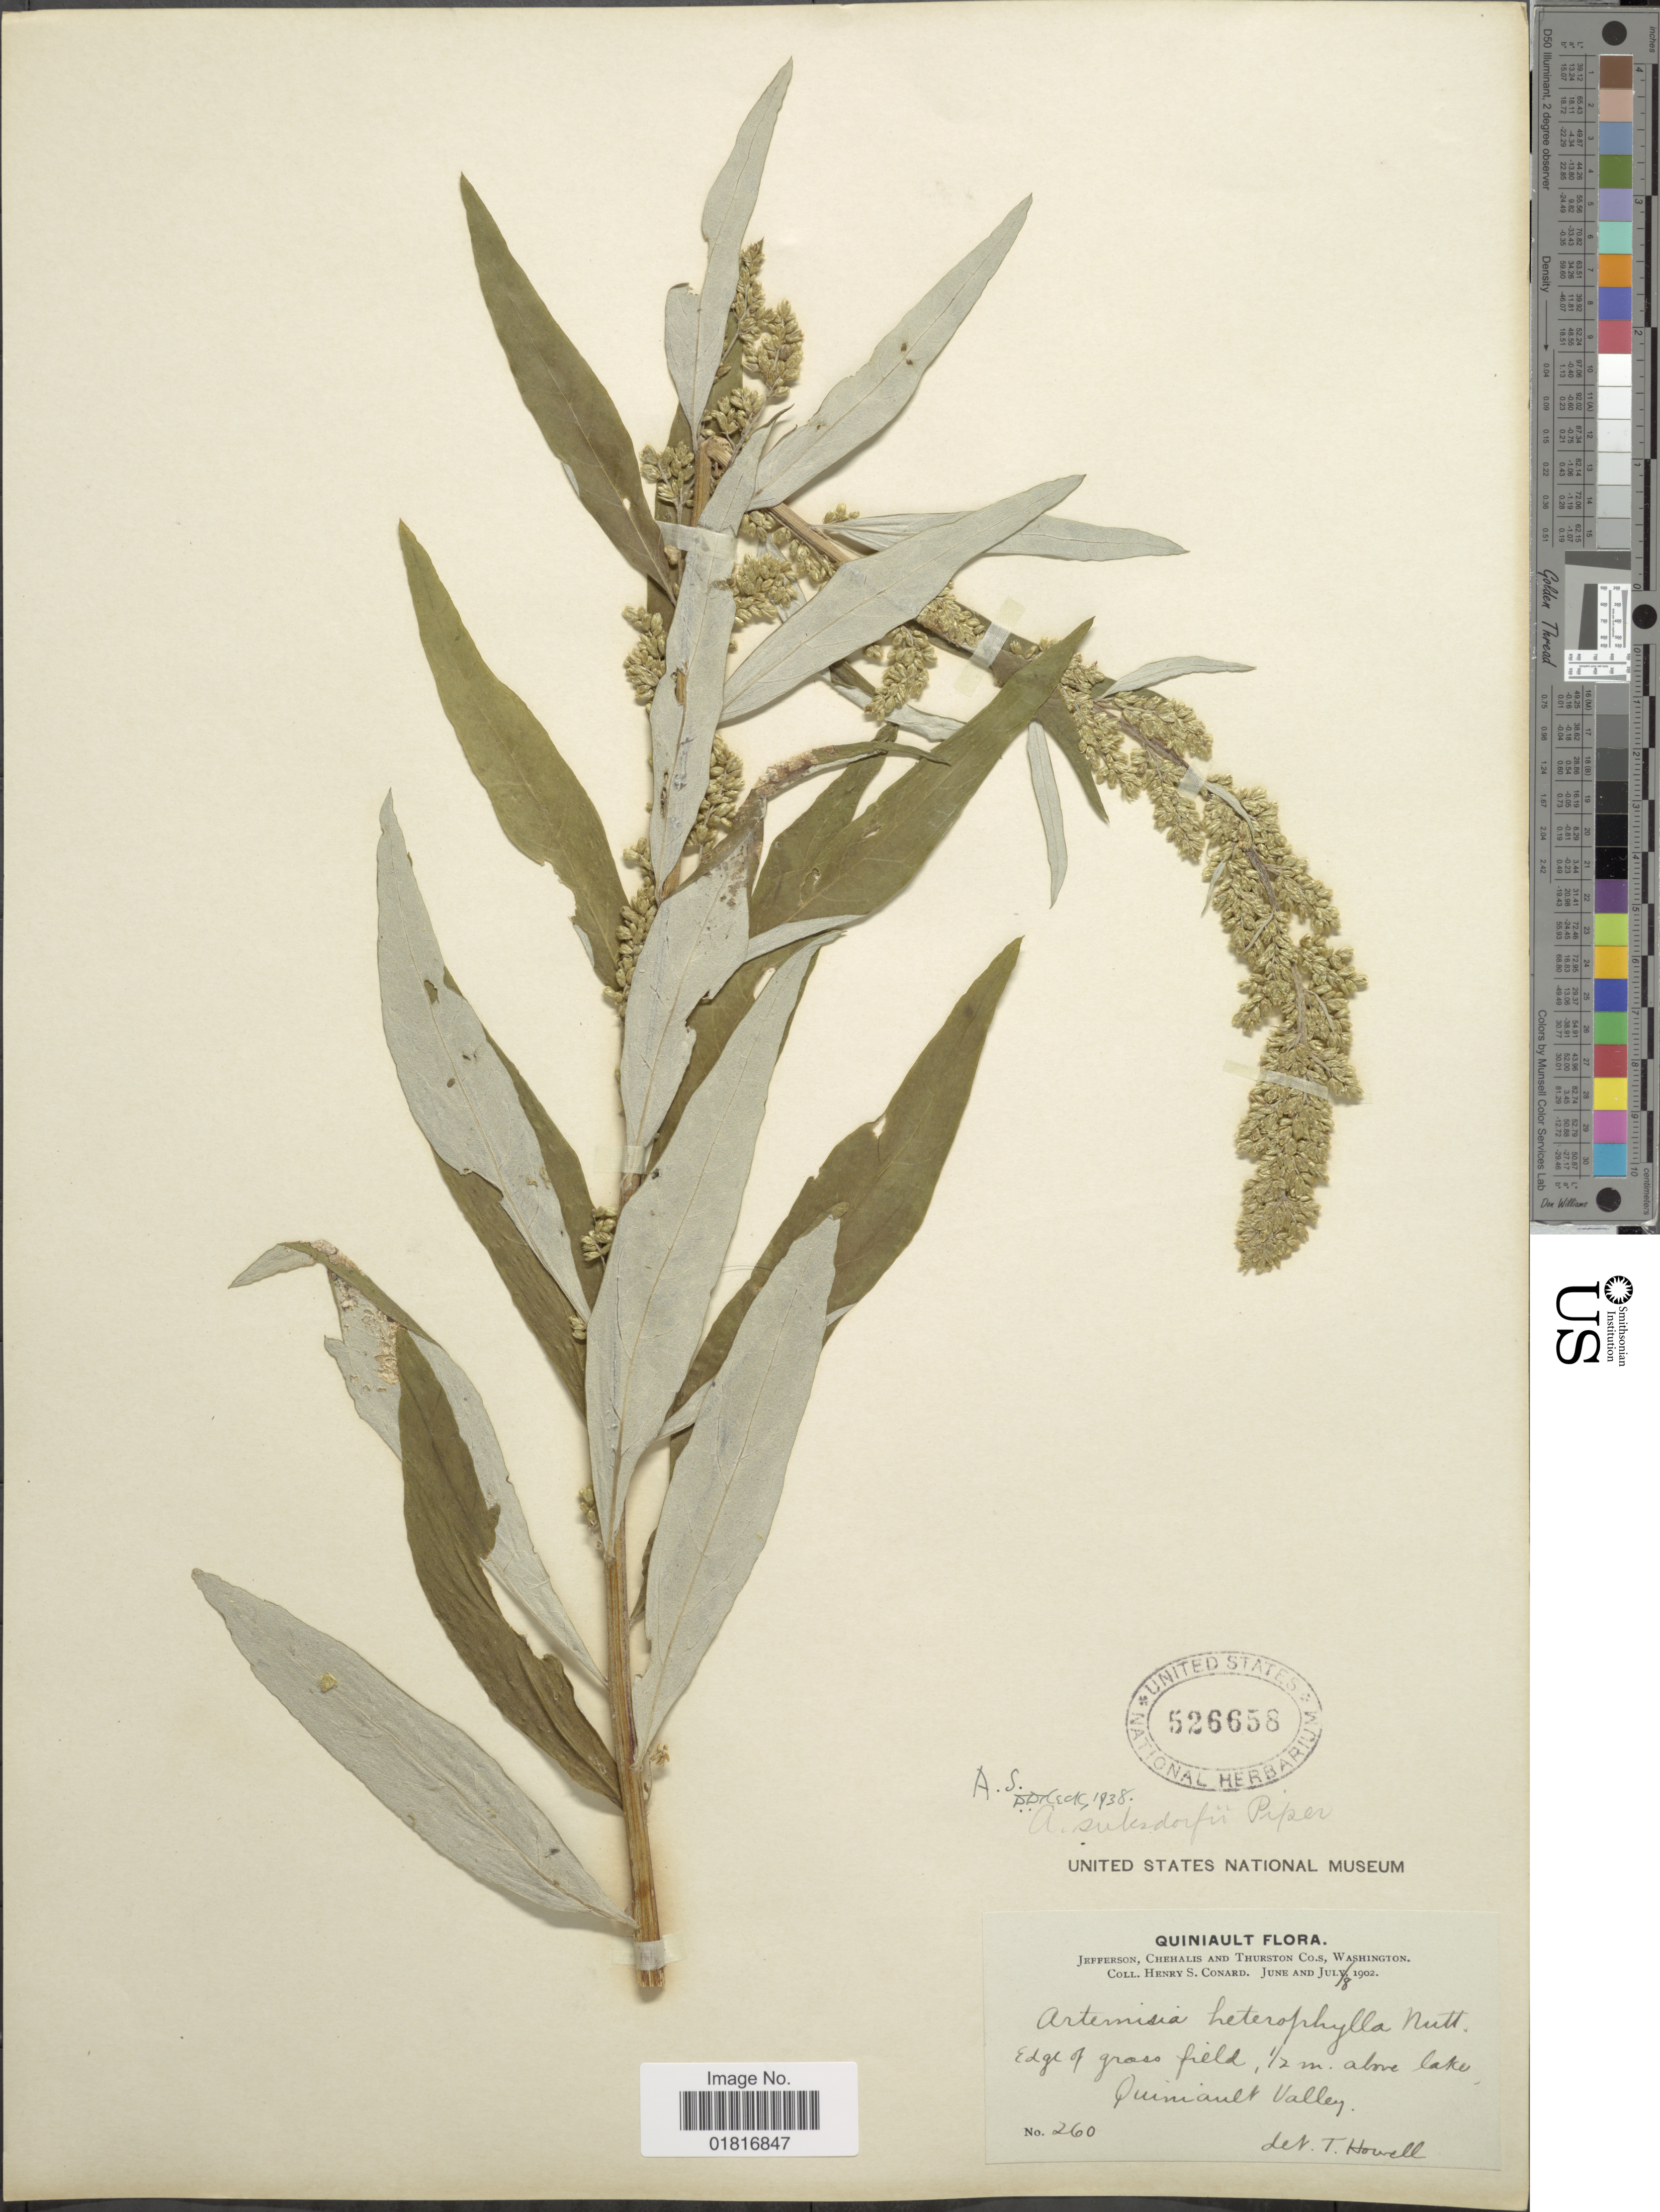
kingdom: Plantae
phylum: Tracheophyta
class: Magnoliopsida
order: Asterales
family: Asteraceae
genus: Artemisia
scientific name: Artemisia suksdorfii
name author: Piper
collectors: H. S. Conard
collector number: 260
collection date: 1902-06-08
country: United States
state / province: Washington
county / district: Grays Harbor / Thurston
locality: Quiniault, Jeffersonm Chehalis and Thurston Co, Edge of grass field, 1/2 above lake Quiniault Valley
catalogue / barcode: US 526658